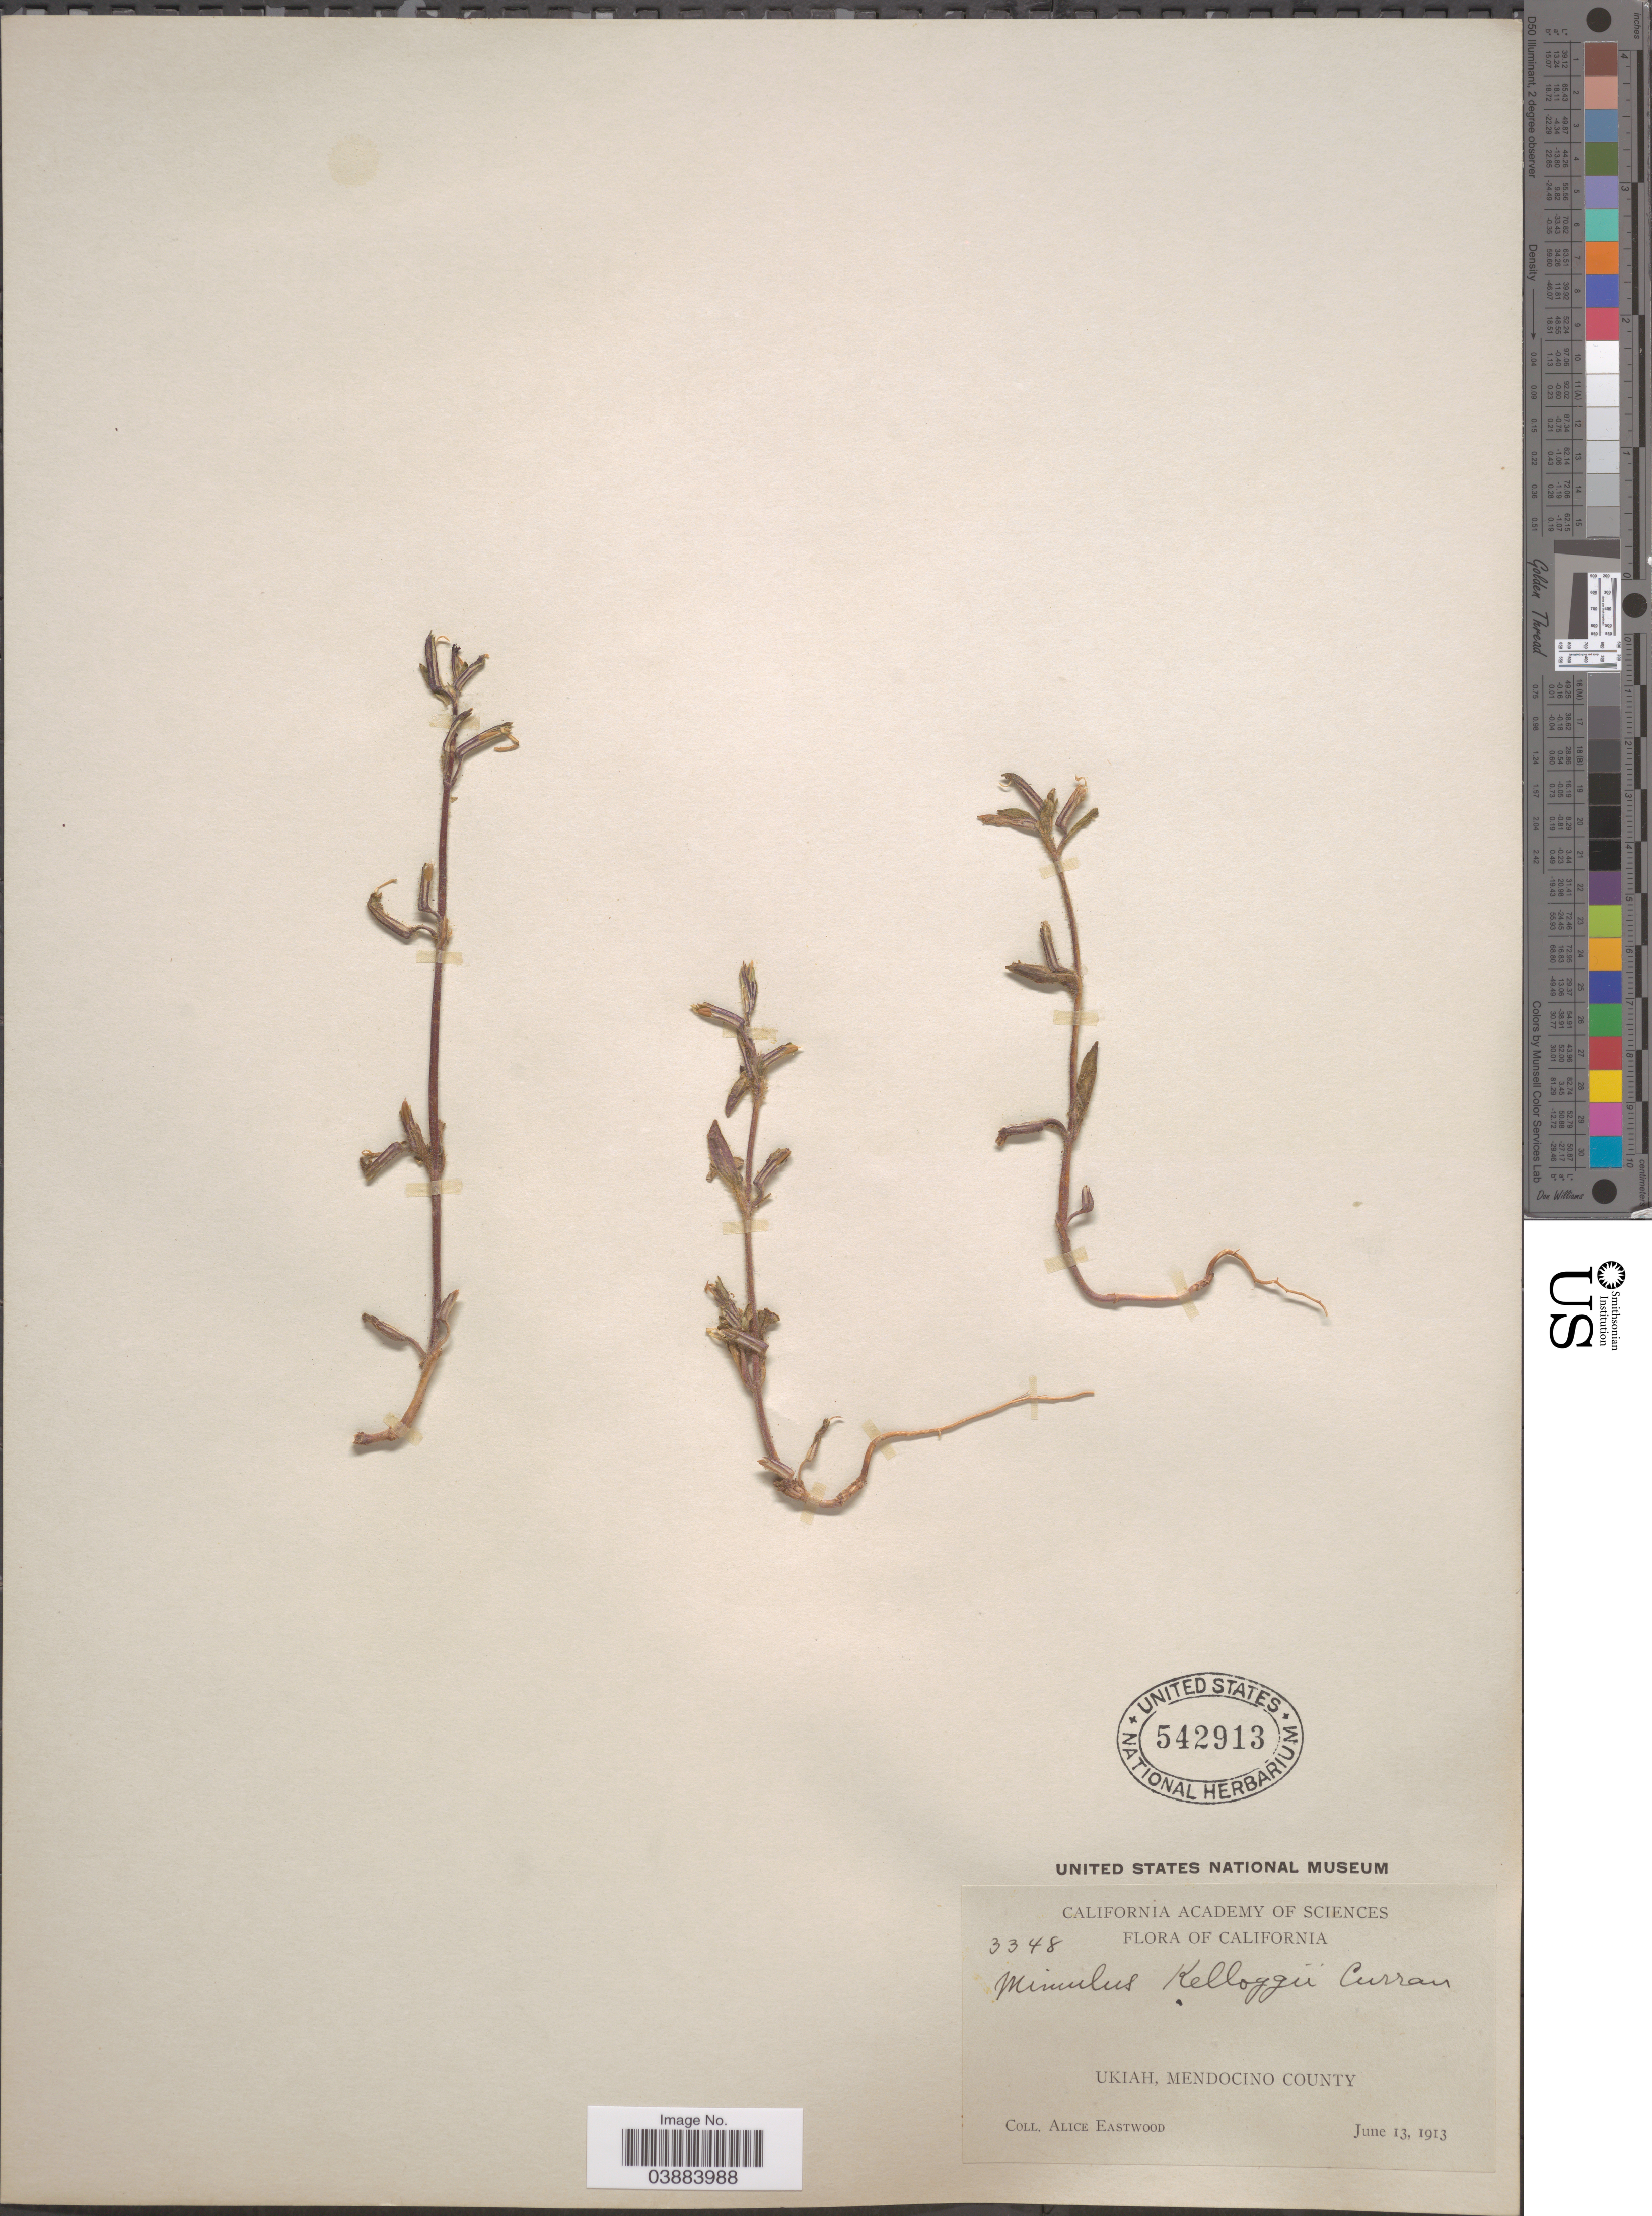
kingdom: Plantae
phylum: Tracheophyta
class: Magnoliopsida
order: Lamiales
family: Phrymaceae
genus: Eunanus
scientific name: Eunanus kelloggii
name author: Curran ex Greene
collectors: A. Eastwood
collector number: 3348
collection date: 1913-06-13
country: United States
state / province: California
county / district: Mendocino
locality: Ukiah, Mendocino County.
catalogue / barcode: US 542913